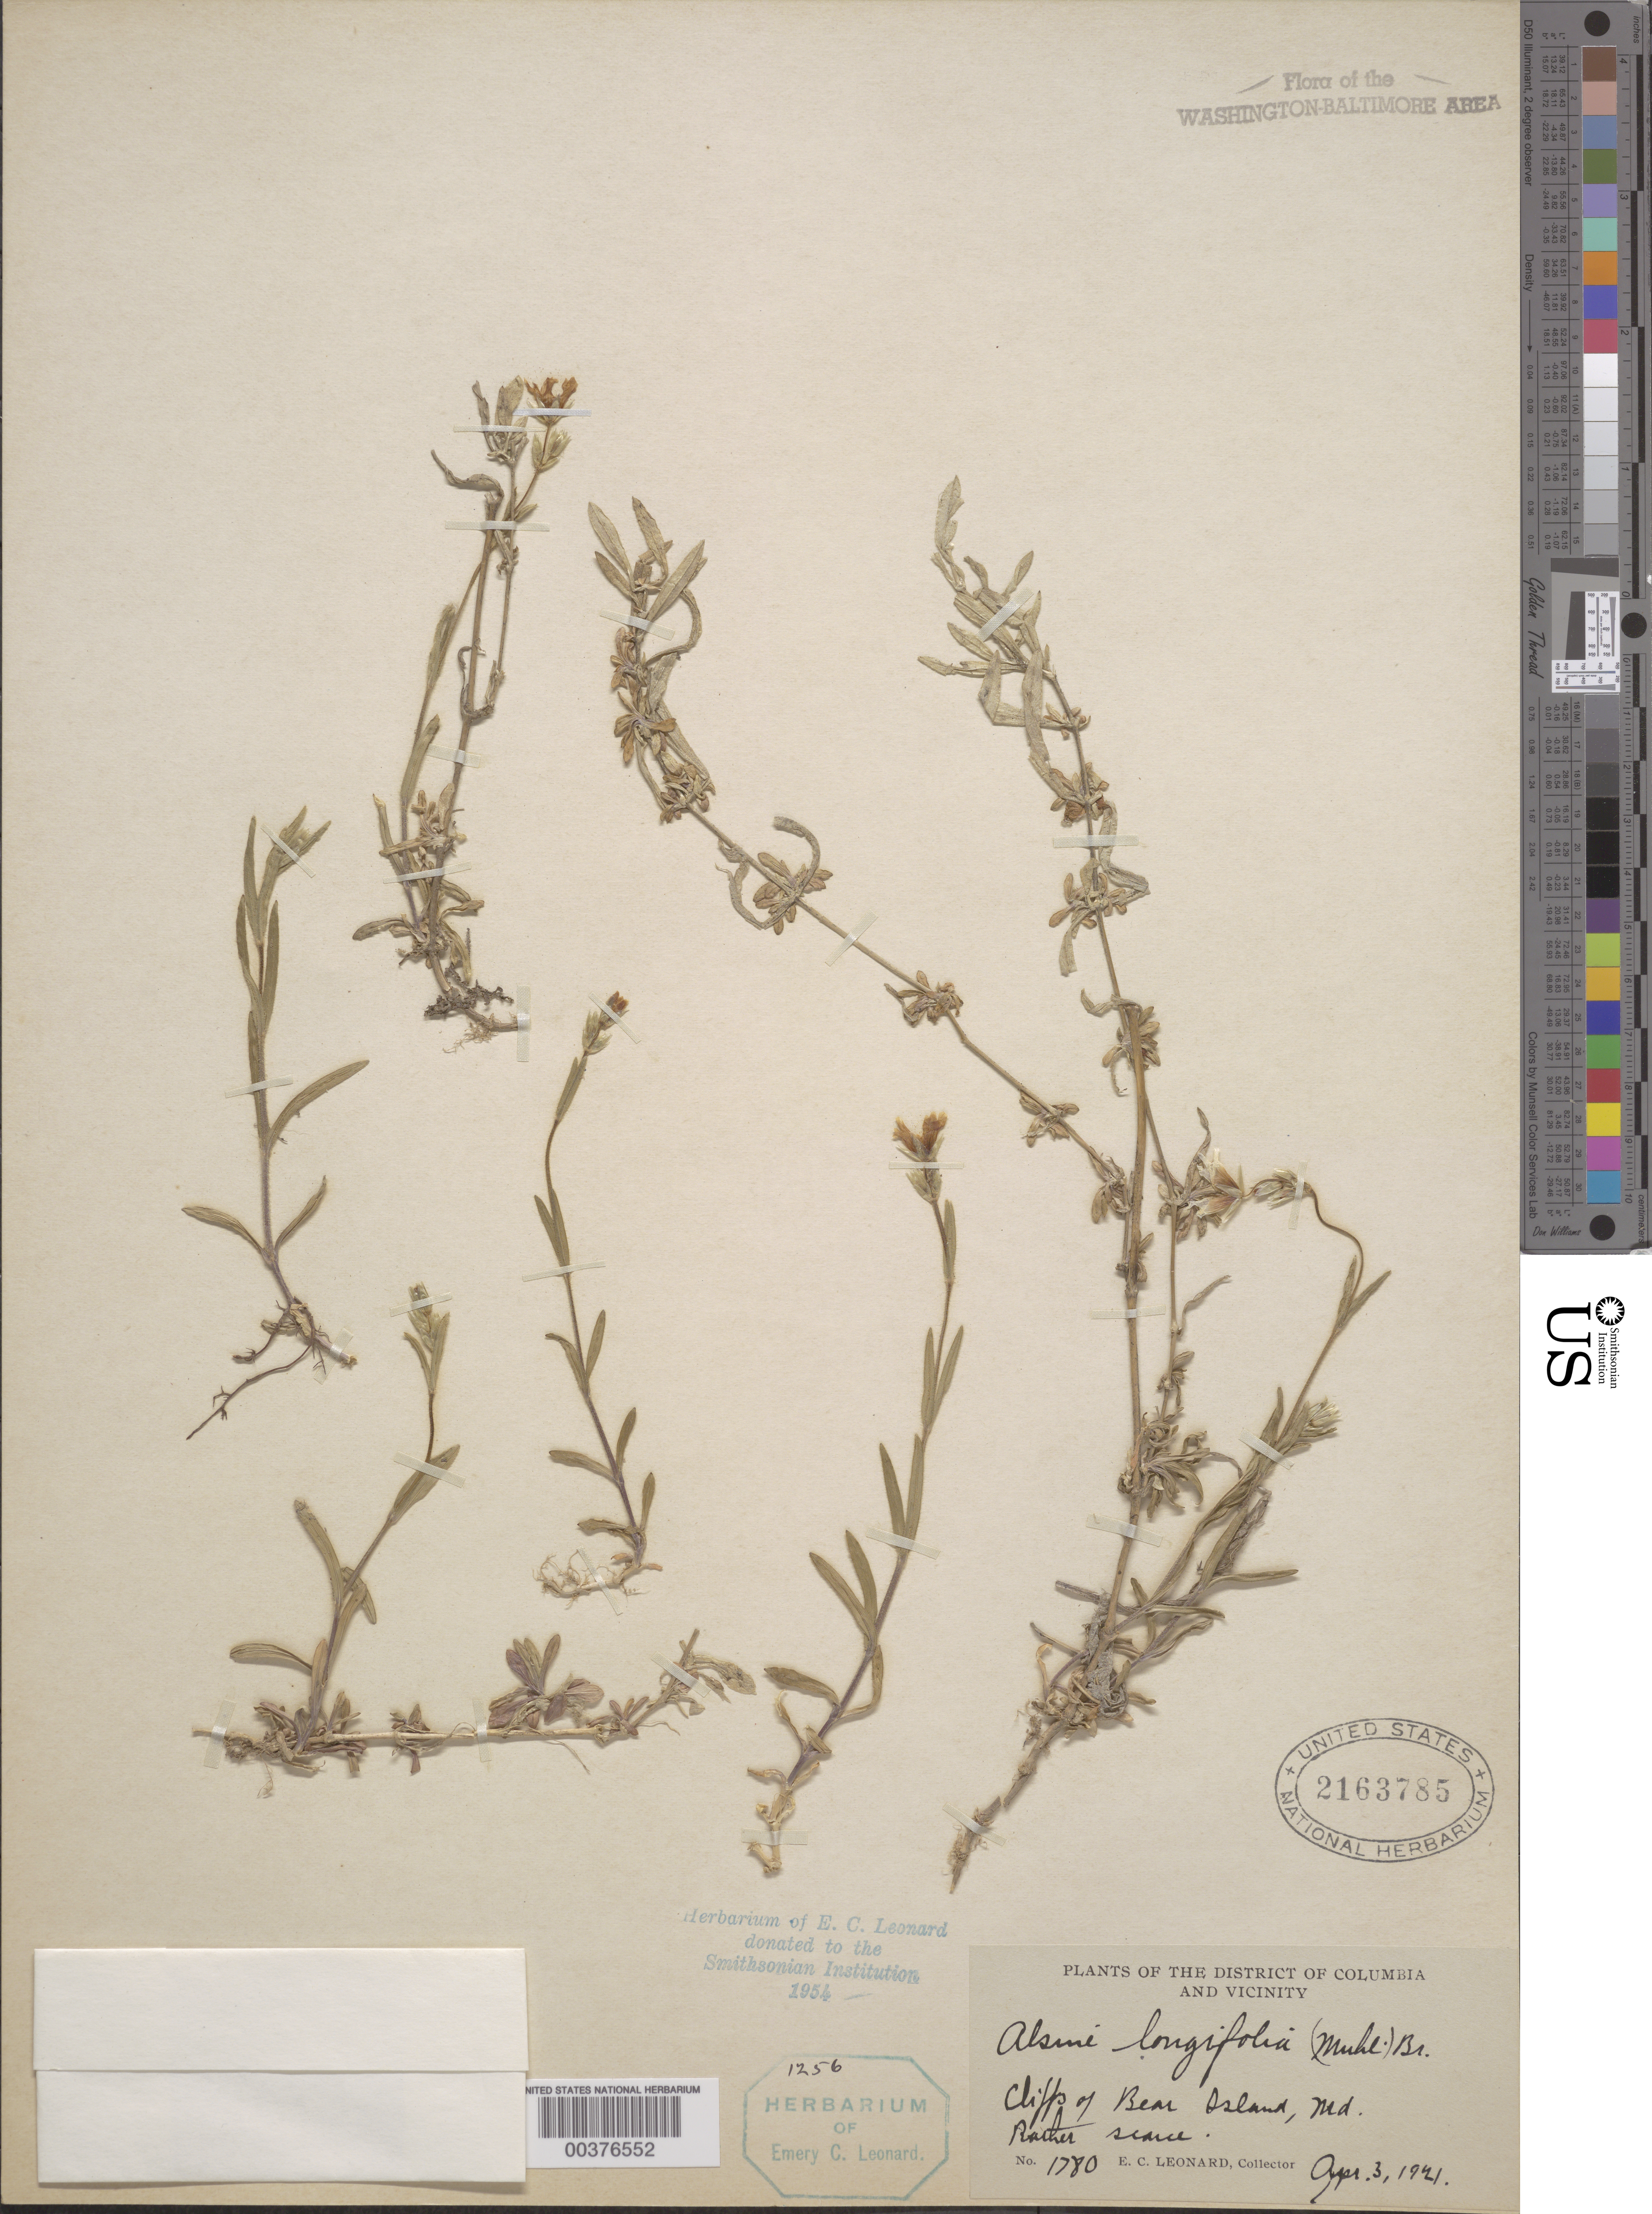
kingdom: Plantae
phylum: Tracheophyta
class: Magnoliopsida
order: Caryophyllales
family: Caryophyllaceae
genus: Stellaria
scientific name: Stellaria longifolia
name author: Muhl. ex Willd.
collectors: E. C. Leonard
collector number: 1780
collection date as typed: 03 Apr 1921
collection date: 1921-04-03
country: United States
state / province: Maryland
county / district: Montgomery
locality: Bear Island C. & O. Canal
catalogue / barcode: US 2163785